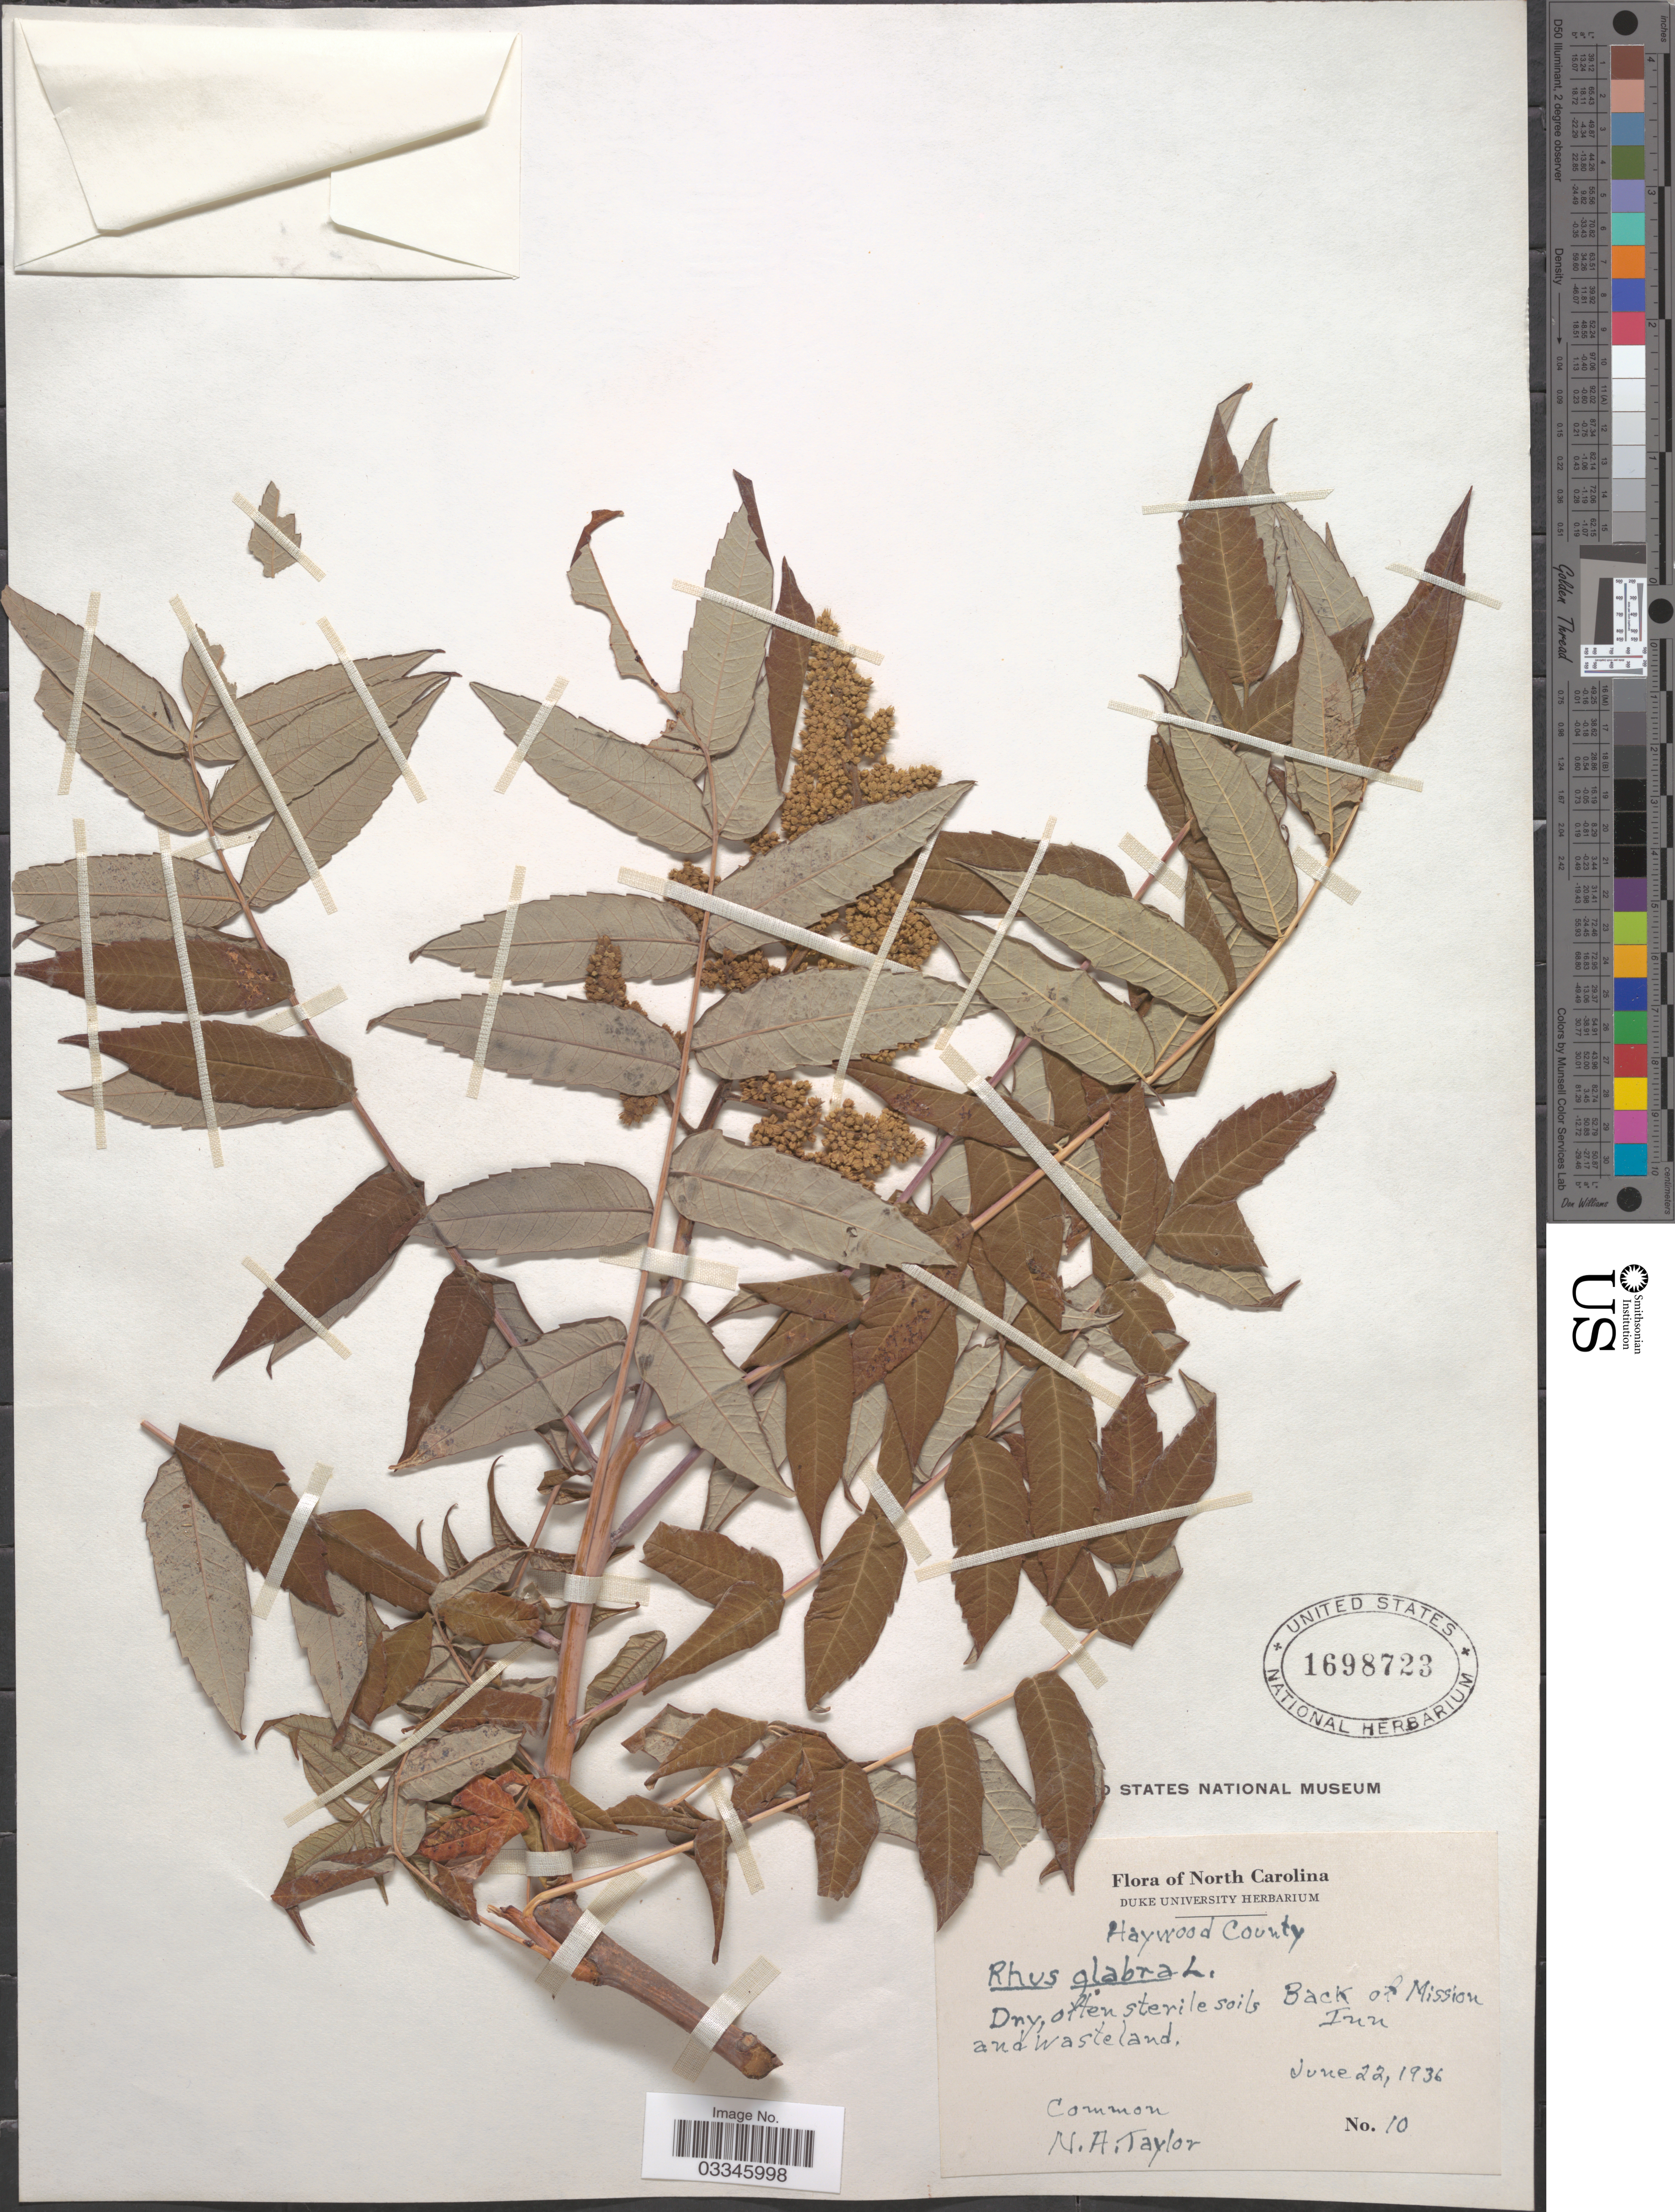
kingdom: Plantae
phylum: Tracheophyta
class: Magnoliopsida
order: Sapindales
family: Anacardiaceae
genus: Rhus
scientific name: Rhus glabra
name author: L.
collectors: N. Taylor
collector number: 10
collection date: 1936-06-22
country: United States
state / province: North Carolina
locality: Haywood County. Back of Mission Inn.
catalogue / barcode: US 1698723